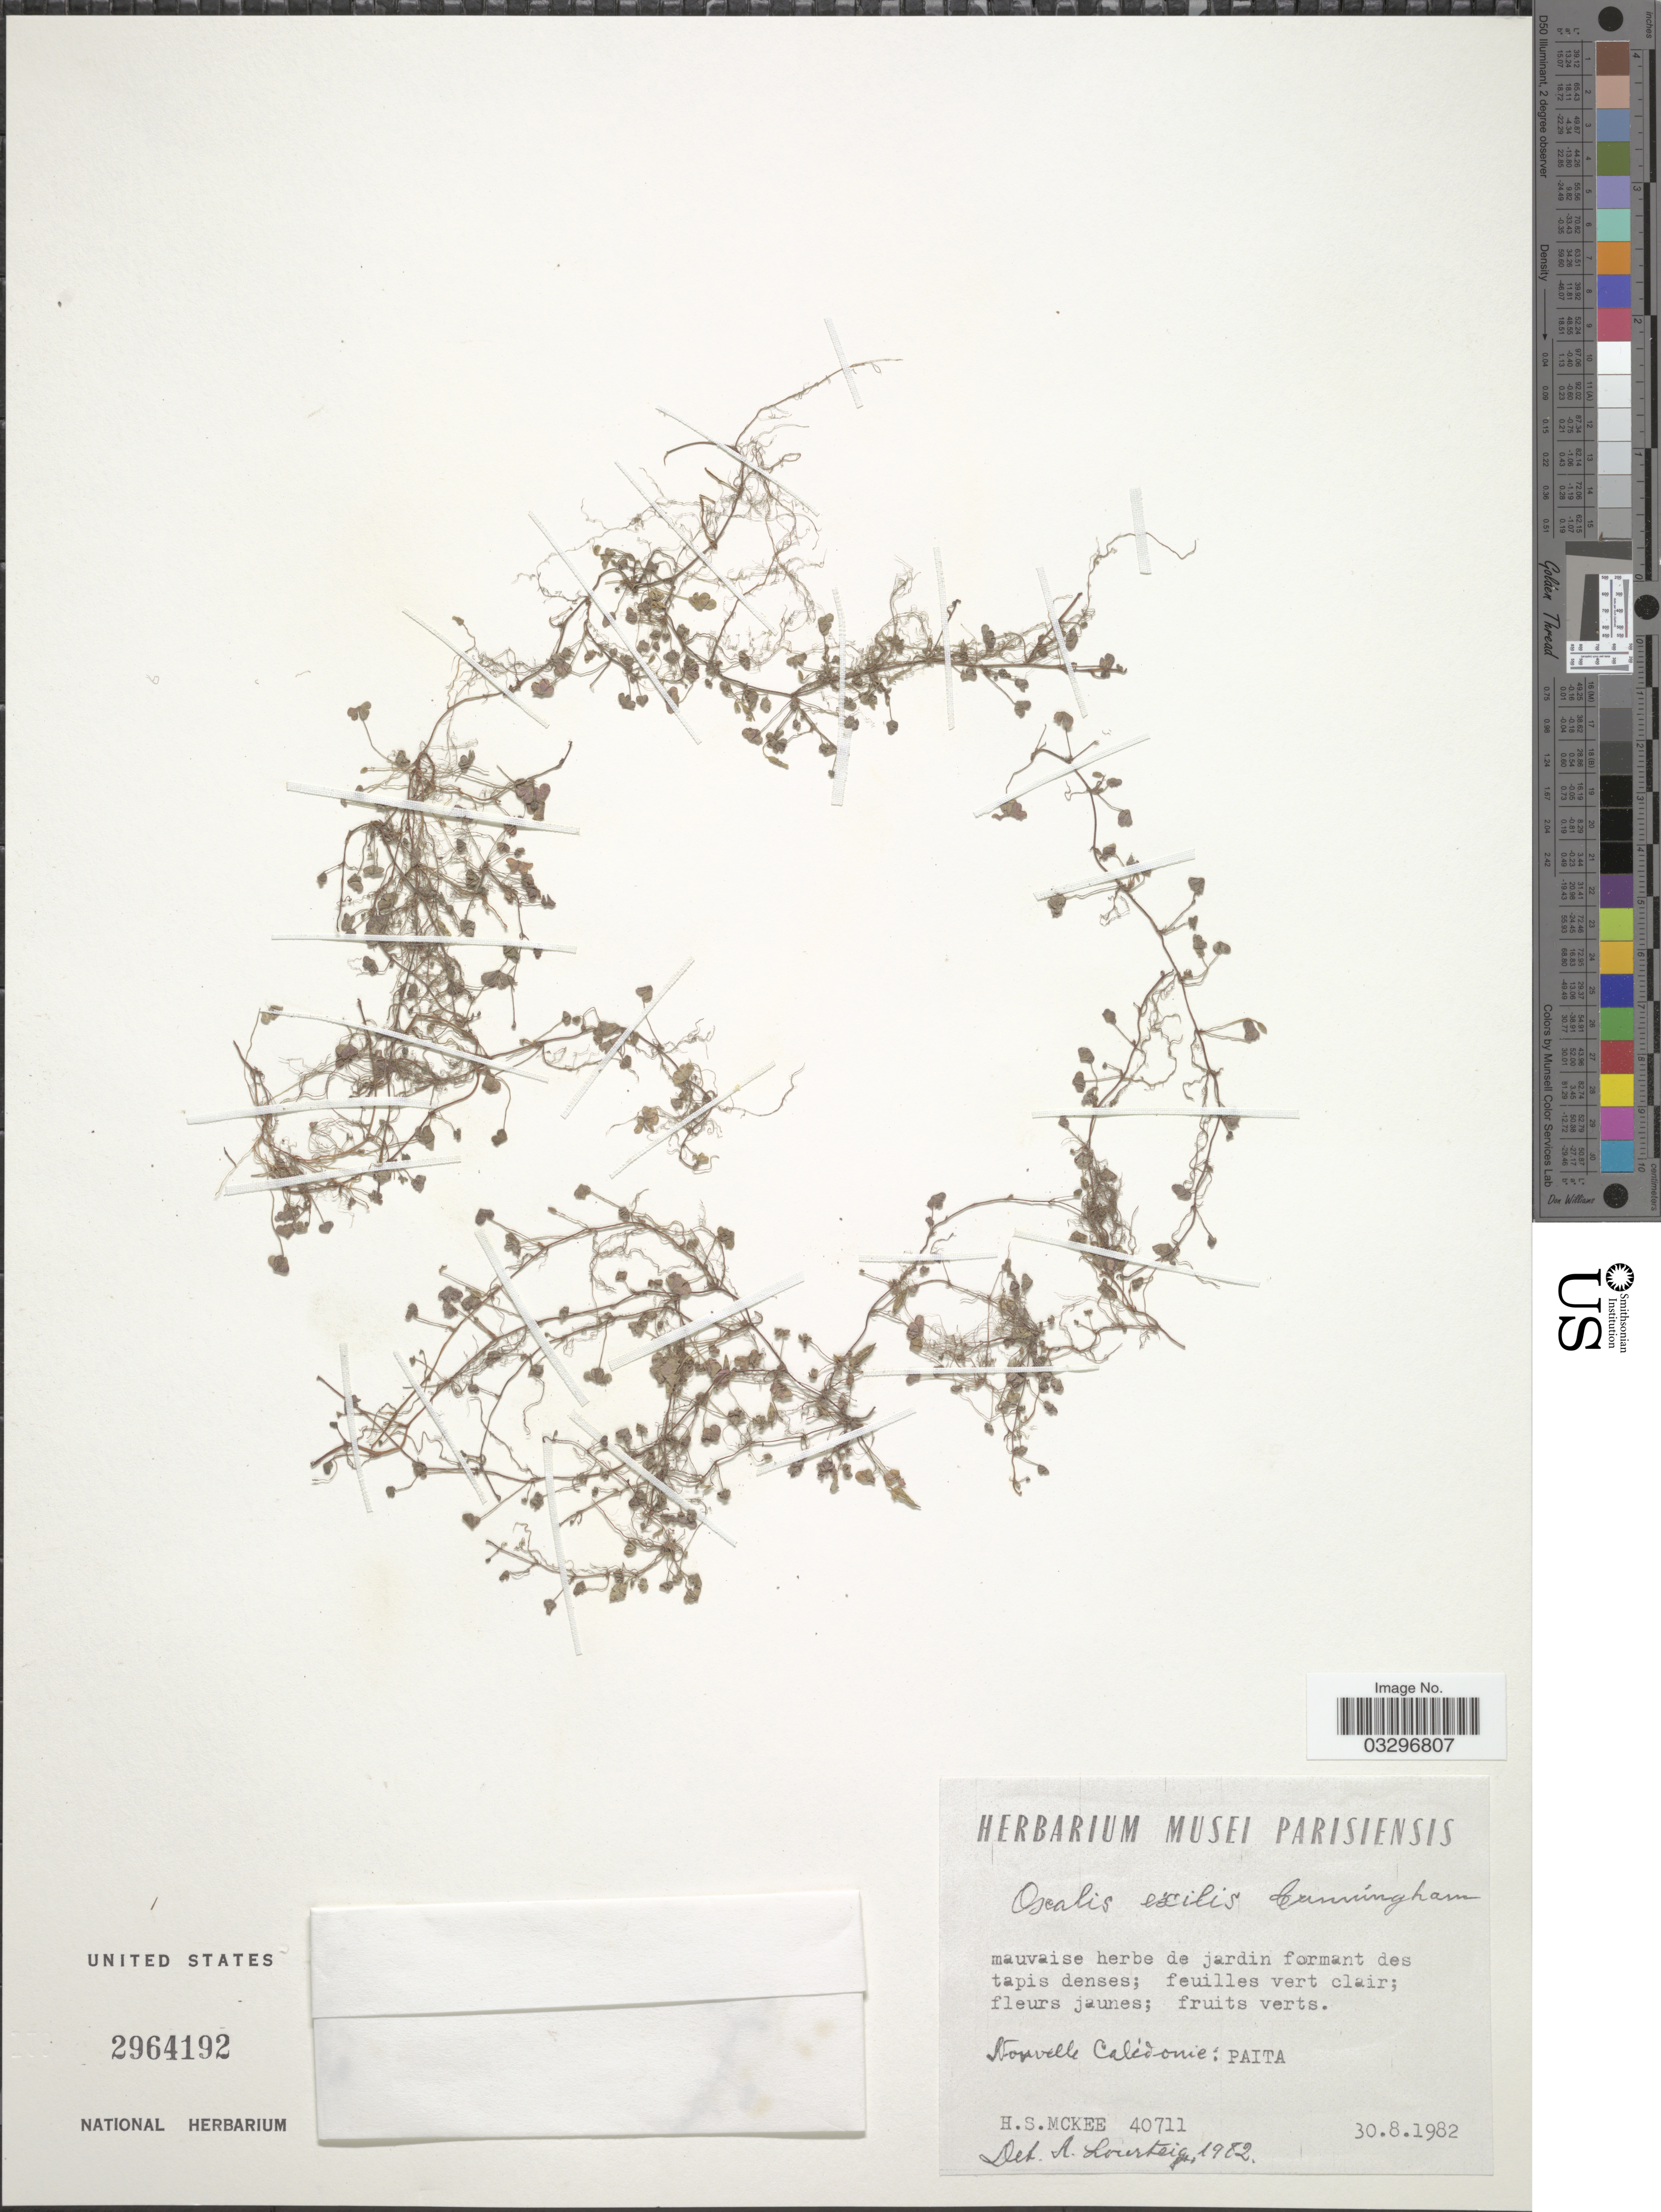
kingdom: Plantae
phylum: Tracheophyta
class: Magnoliopsida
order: Oxalidales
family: Oxalidaceae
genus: Oxalis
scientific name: Oxalis exilis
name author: A. Cunn.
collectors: H. S. McKee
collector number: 40711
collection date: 1982-08-30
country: New Caledonia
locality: Nouvelle Calédonie: Paita.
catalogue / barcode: US 2964192